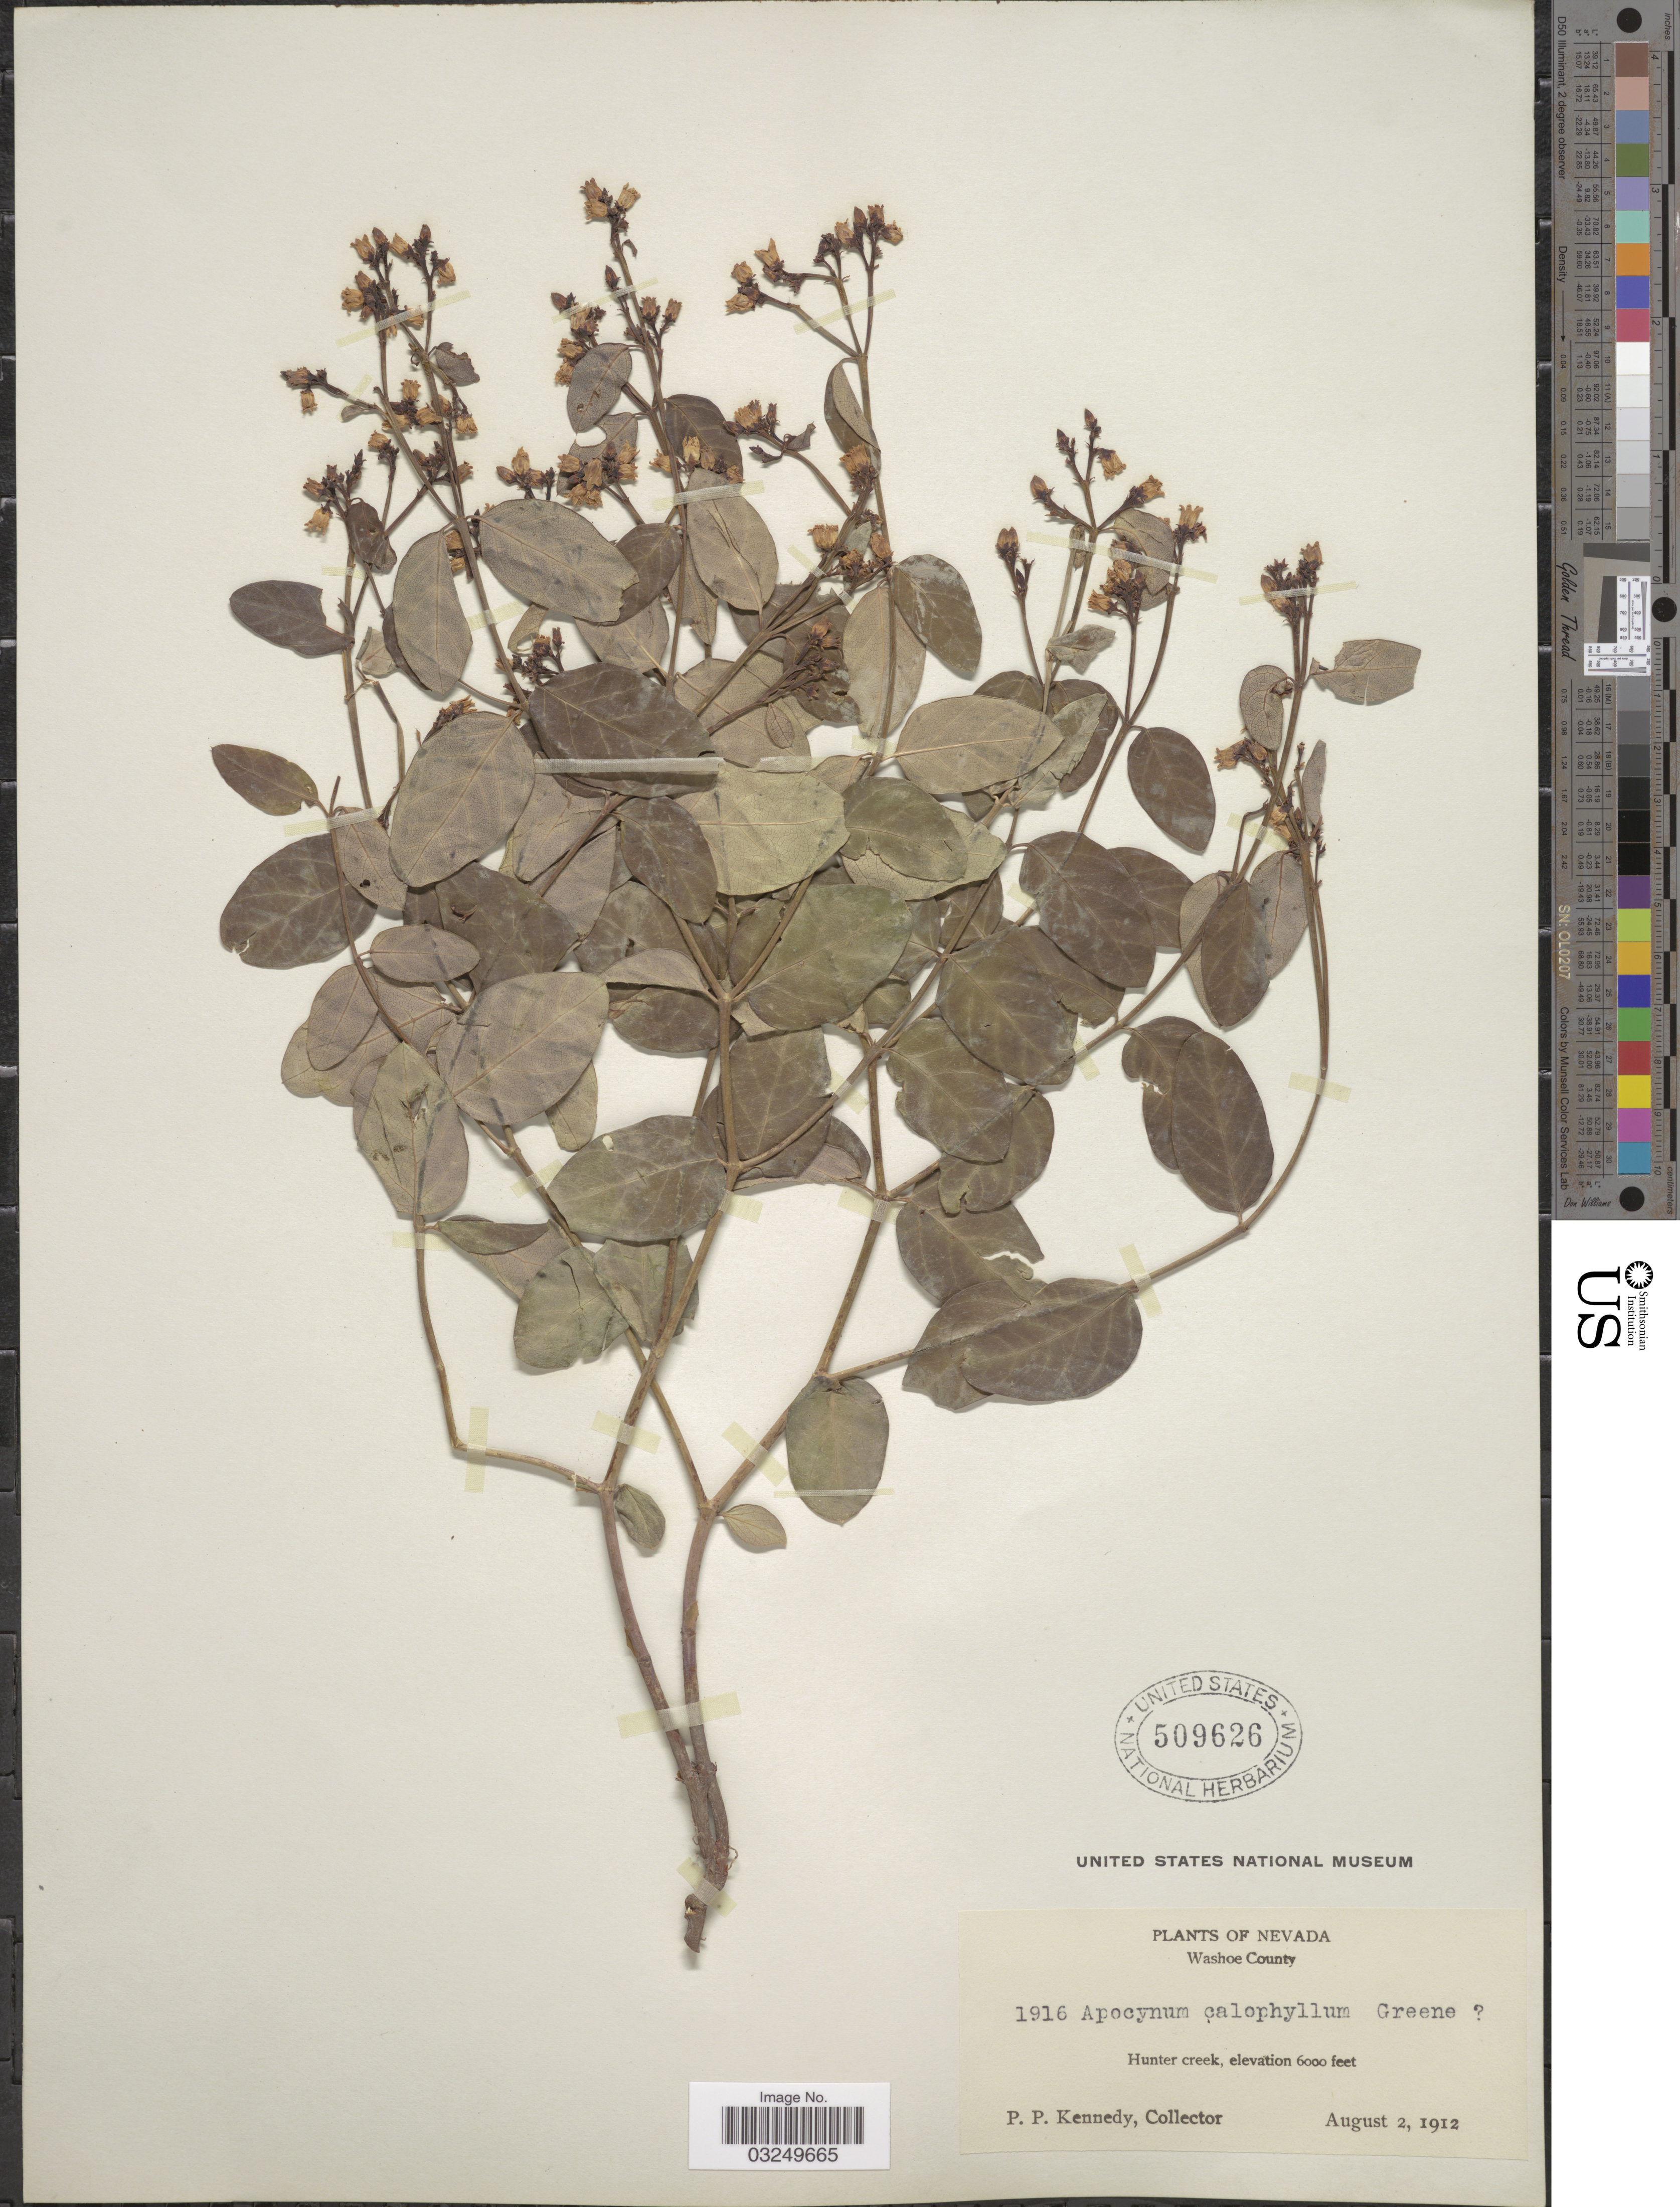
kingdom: Plantae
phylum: Tracheophyta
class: Magnoliopsida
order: Gentianales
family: Apocynaceae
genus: Apocynum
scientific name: Apocynum calophyllum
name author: S.W. Greene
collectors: P. Kennedy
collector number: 1916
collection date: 1912-08-02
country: United States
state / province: Nevada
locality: Washoe County. Hunter Creek.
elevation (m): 1829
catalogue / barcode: US 509626